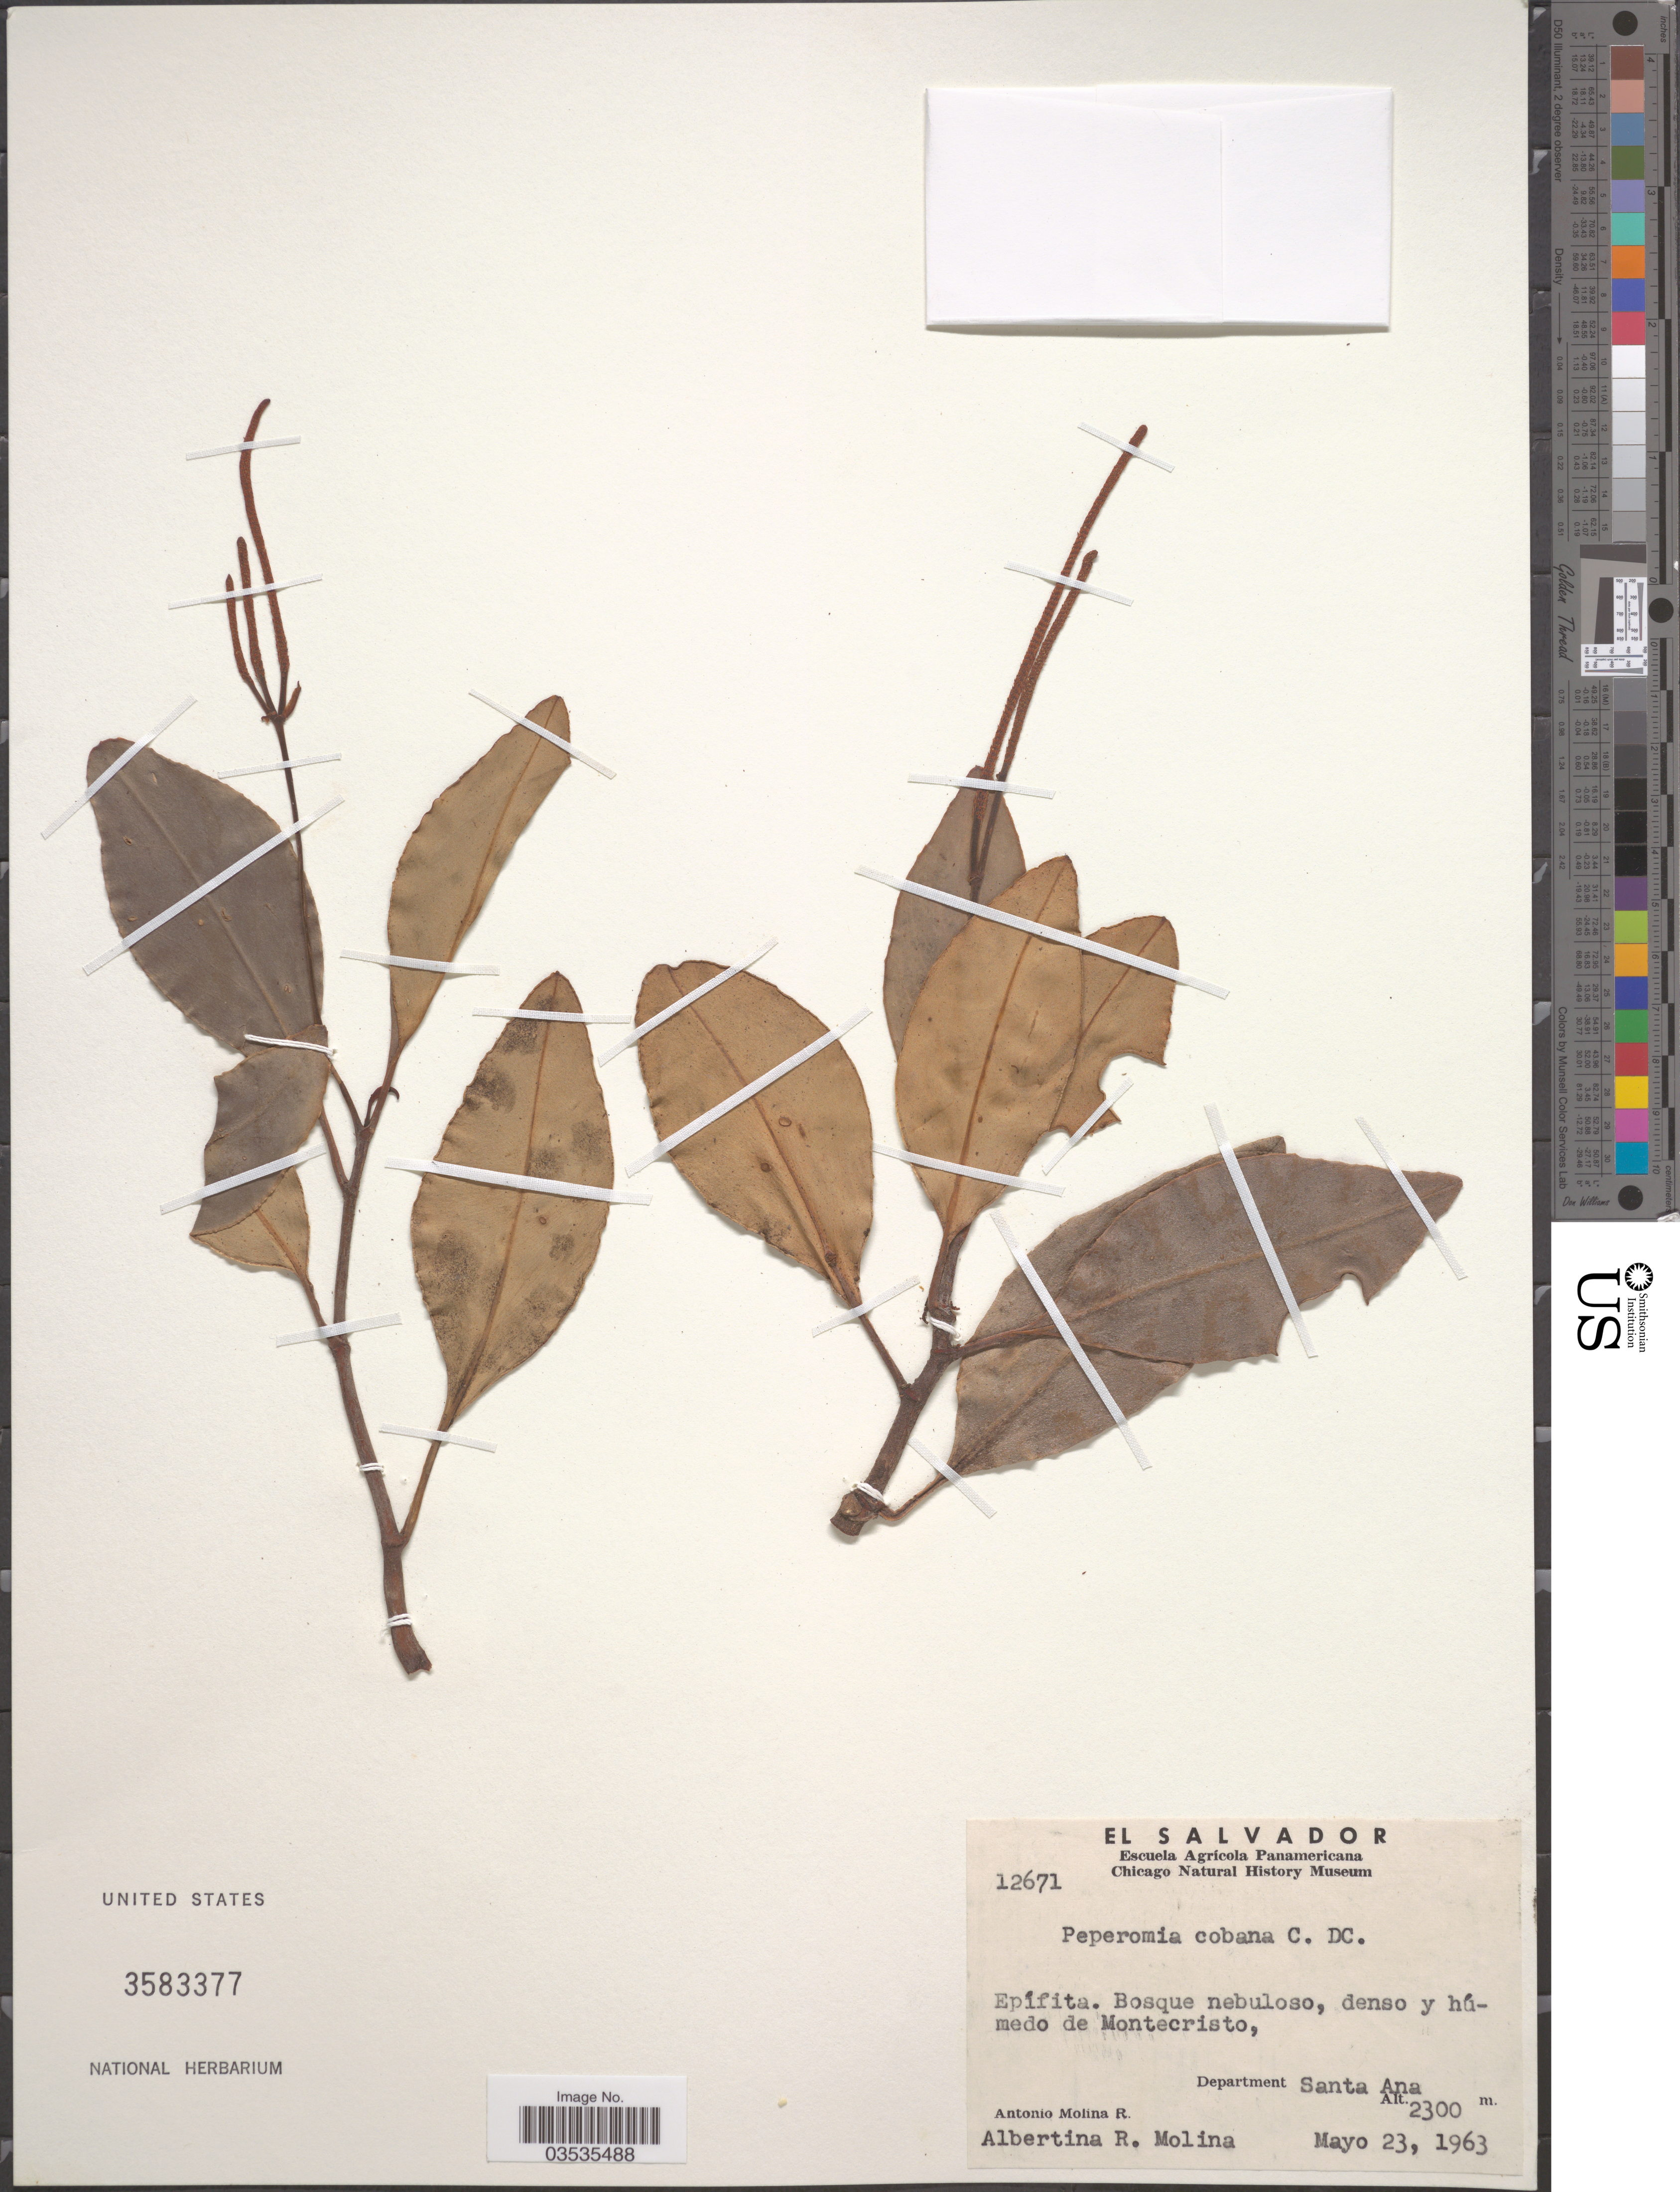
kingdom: Plantae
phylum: Tracheophyta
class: Magnoliopsida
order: Piperales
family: Piperaceae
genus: Peperomia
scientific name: Peperomia cobana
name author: C. DC.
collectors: A. Molina R. & A. R. Molina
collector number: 12671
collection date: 1963-05-23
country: El Salvador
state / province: Santa Ana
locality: Bosque nebuloso, denso y húmedo de Montecristo, Department Santa Ana.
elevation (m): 2300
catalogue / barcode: US 3583377